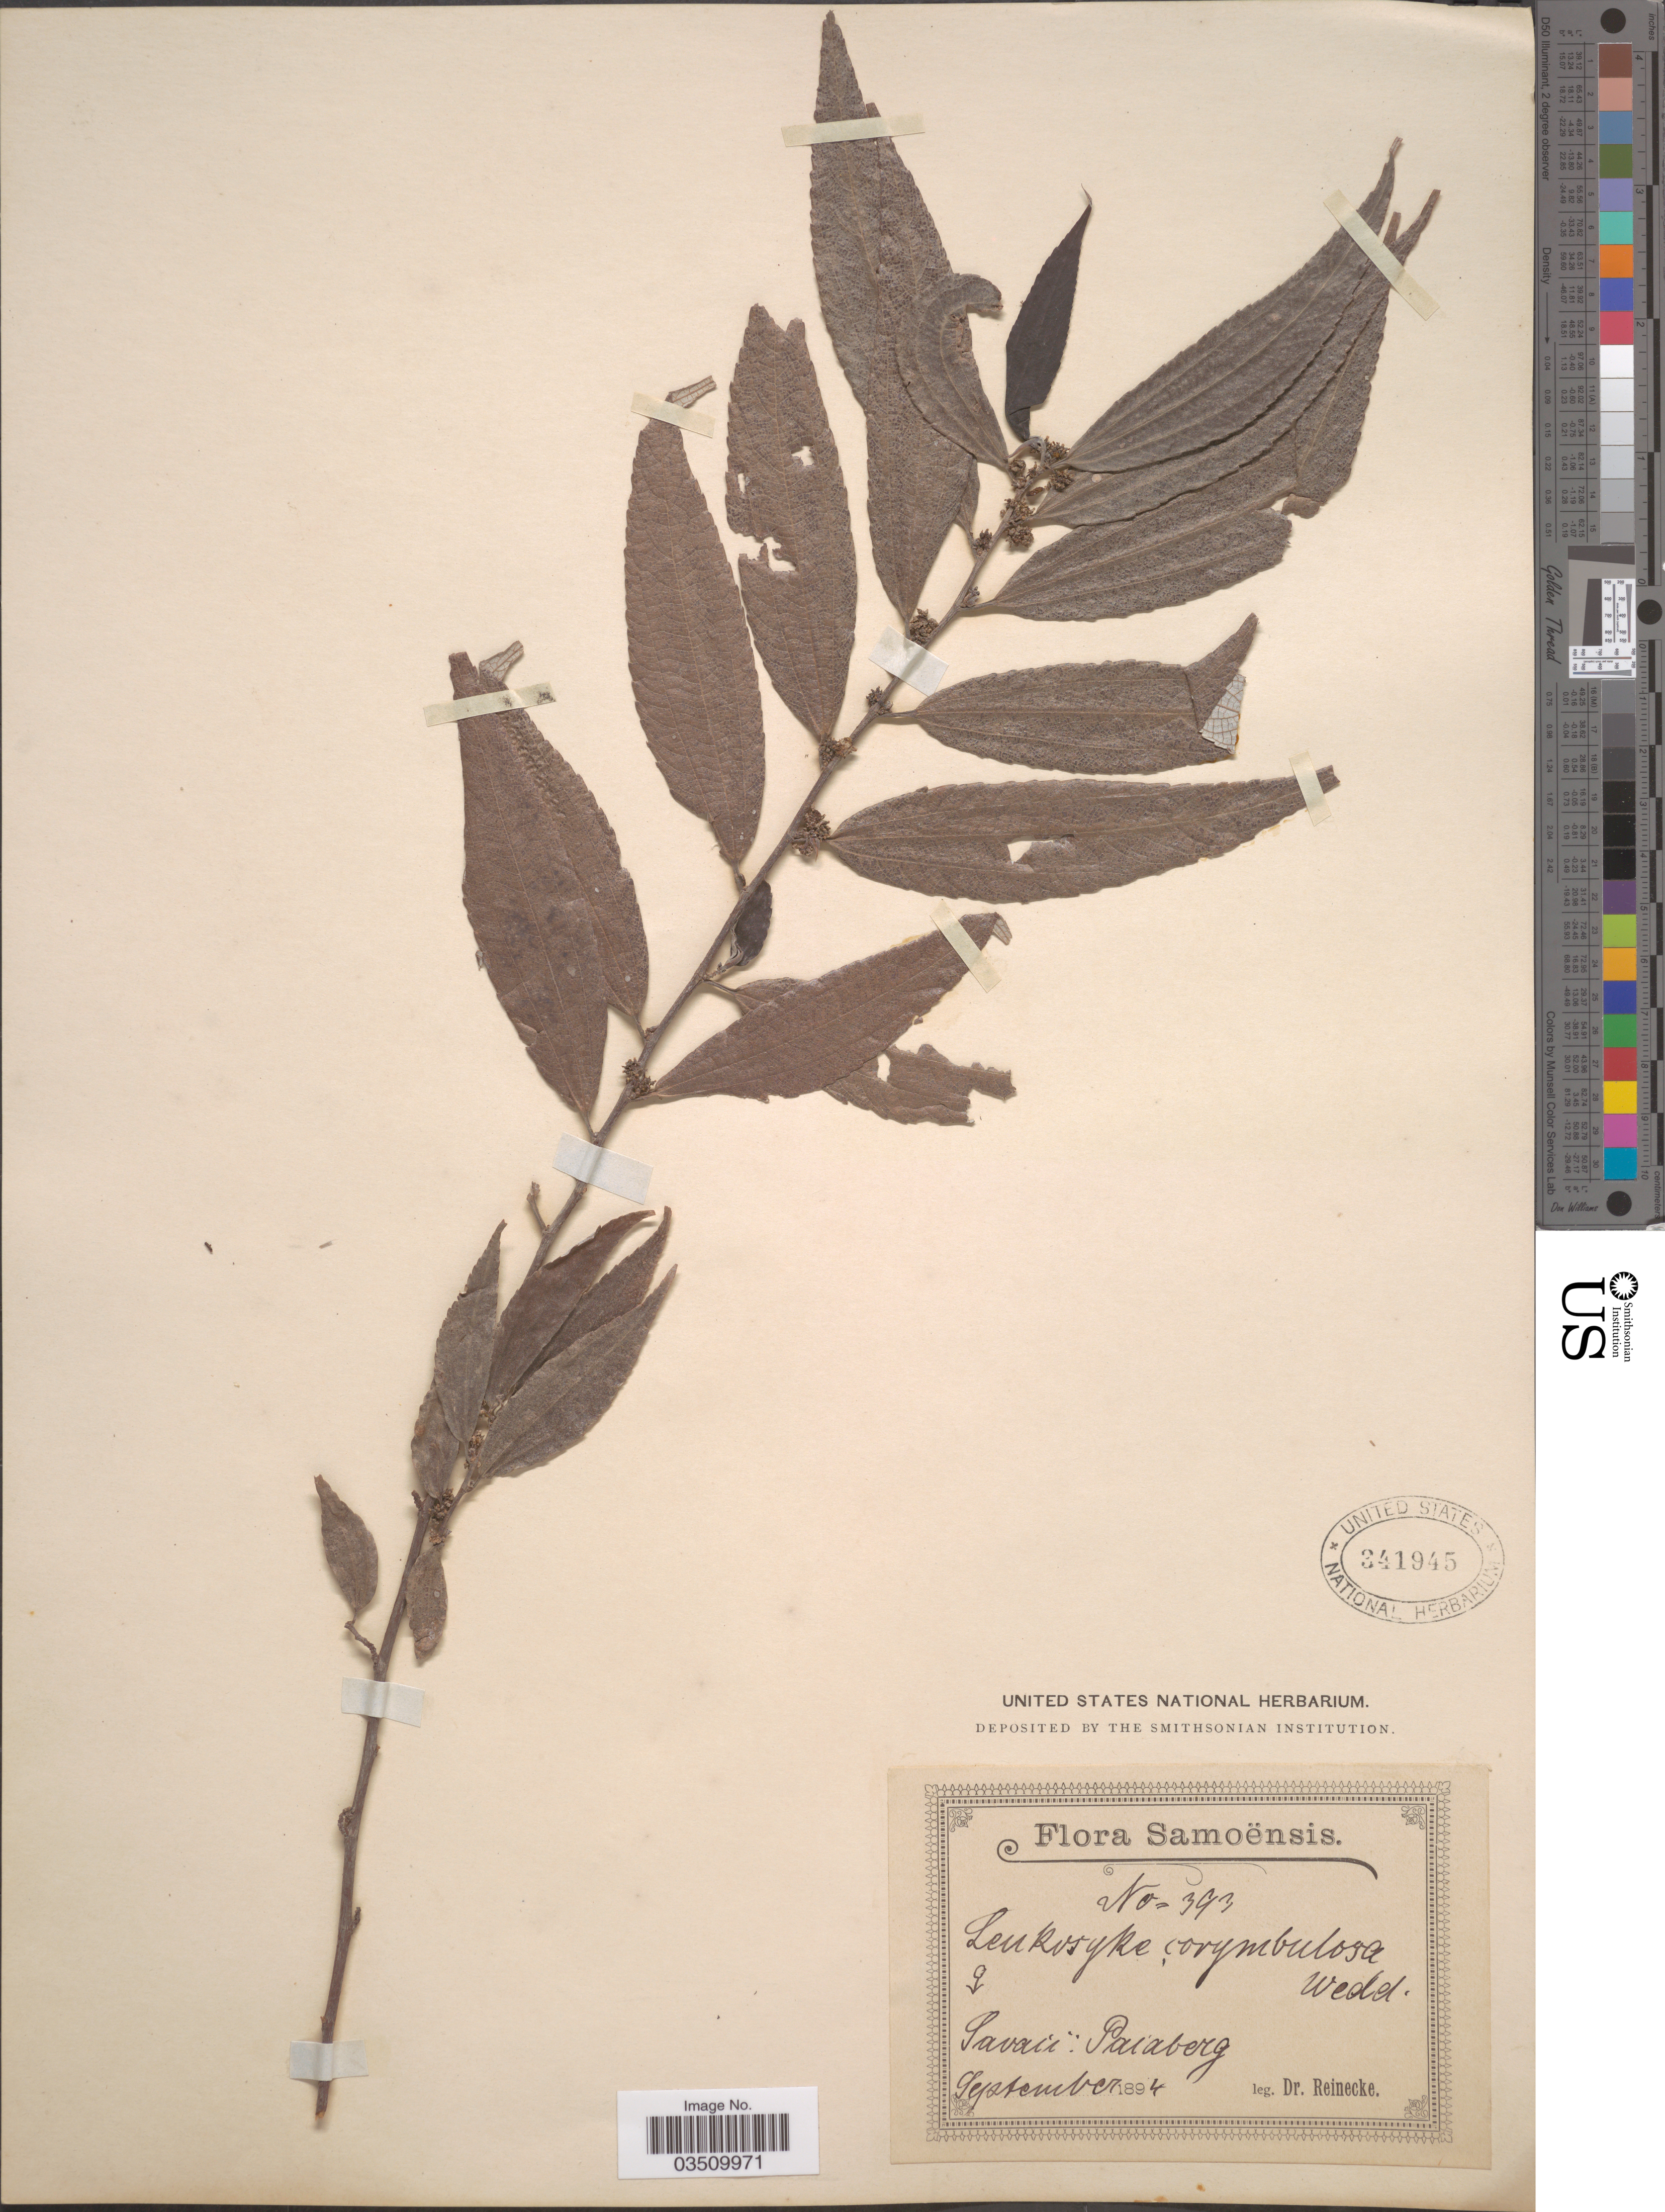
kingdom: Plantae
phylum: Tracheophyta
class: Magnoliopsida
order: Rosales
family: Urticaceae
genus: Leucosyke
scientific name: Leucosyke corymbulosa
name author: (Wedd.) Wedd.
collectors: -- Reinecke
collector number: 393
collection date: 1894-09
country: Samoa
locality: Samoënsis. Savaii: Paiaberg.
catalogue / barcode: US 341945